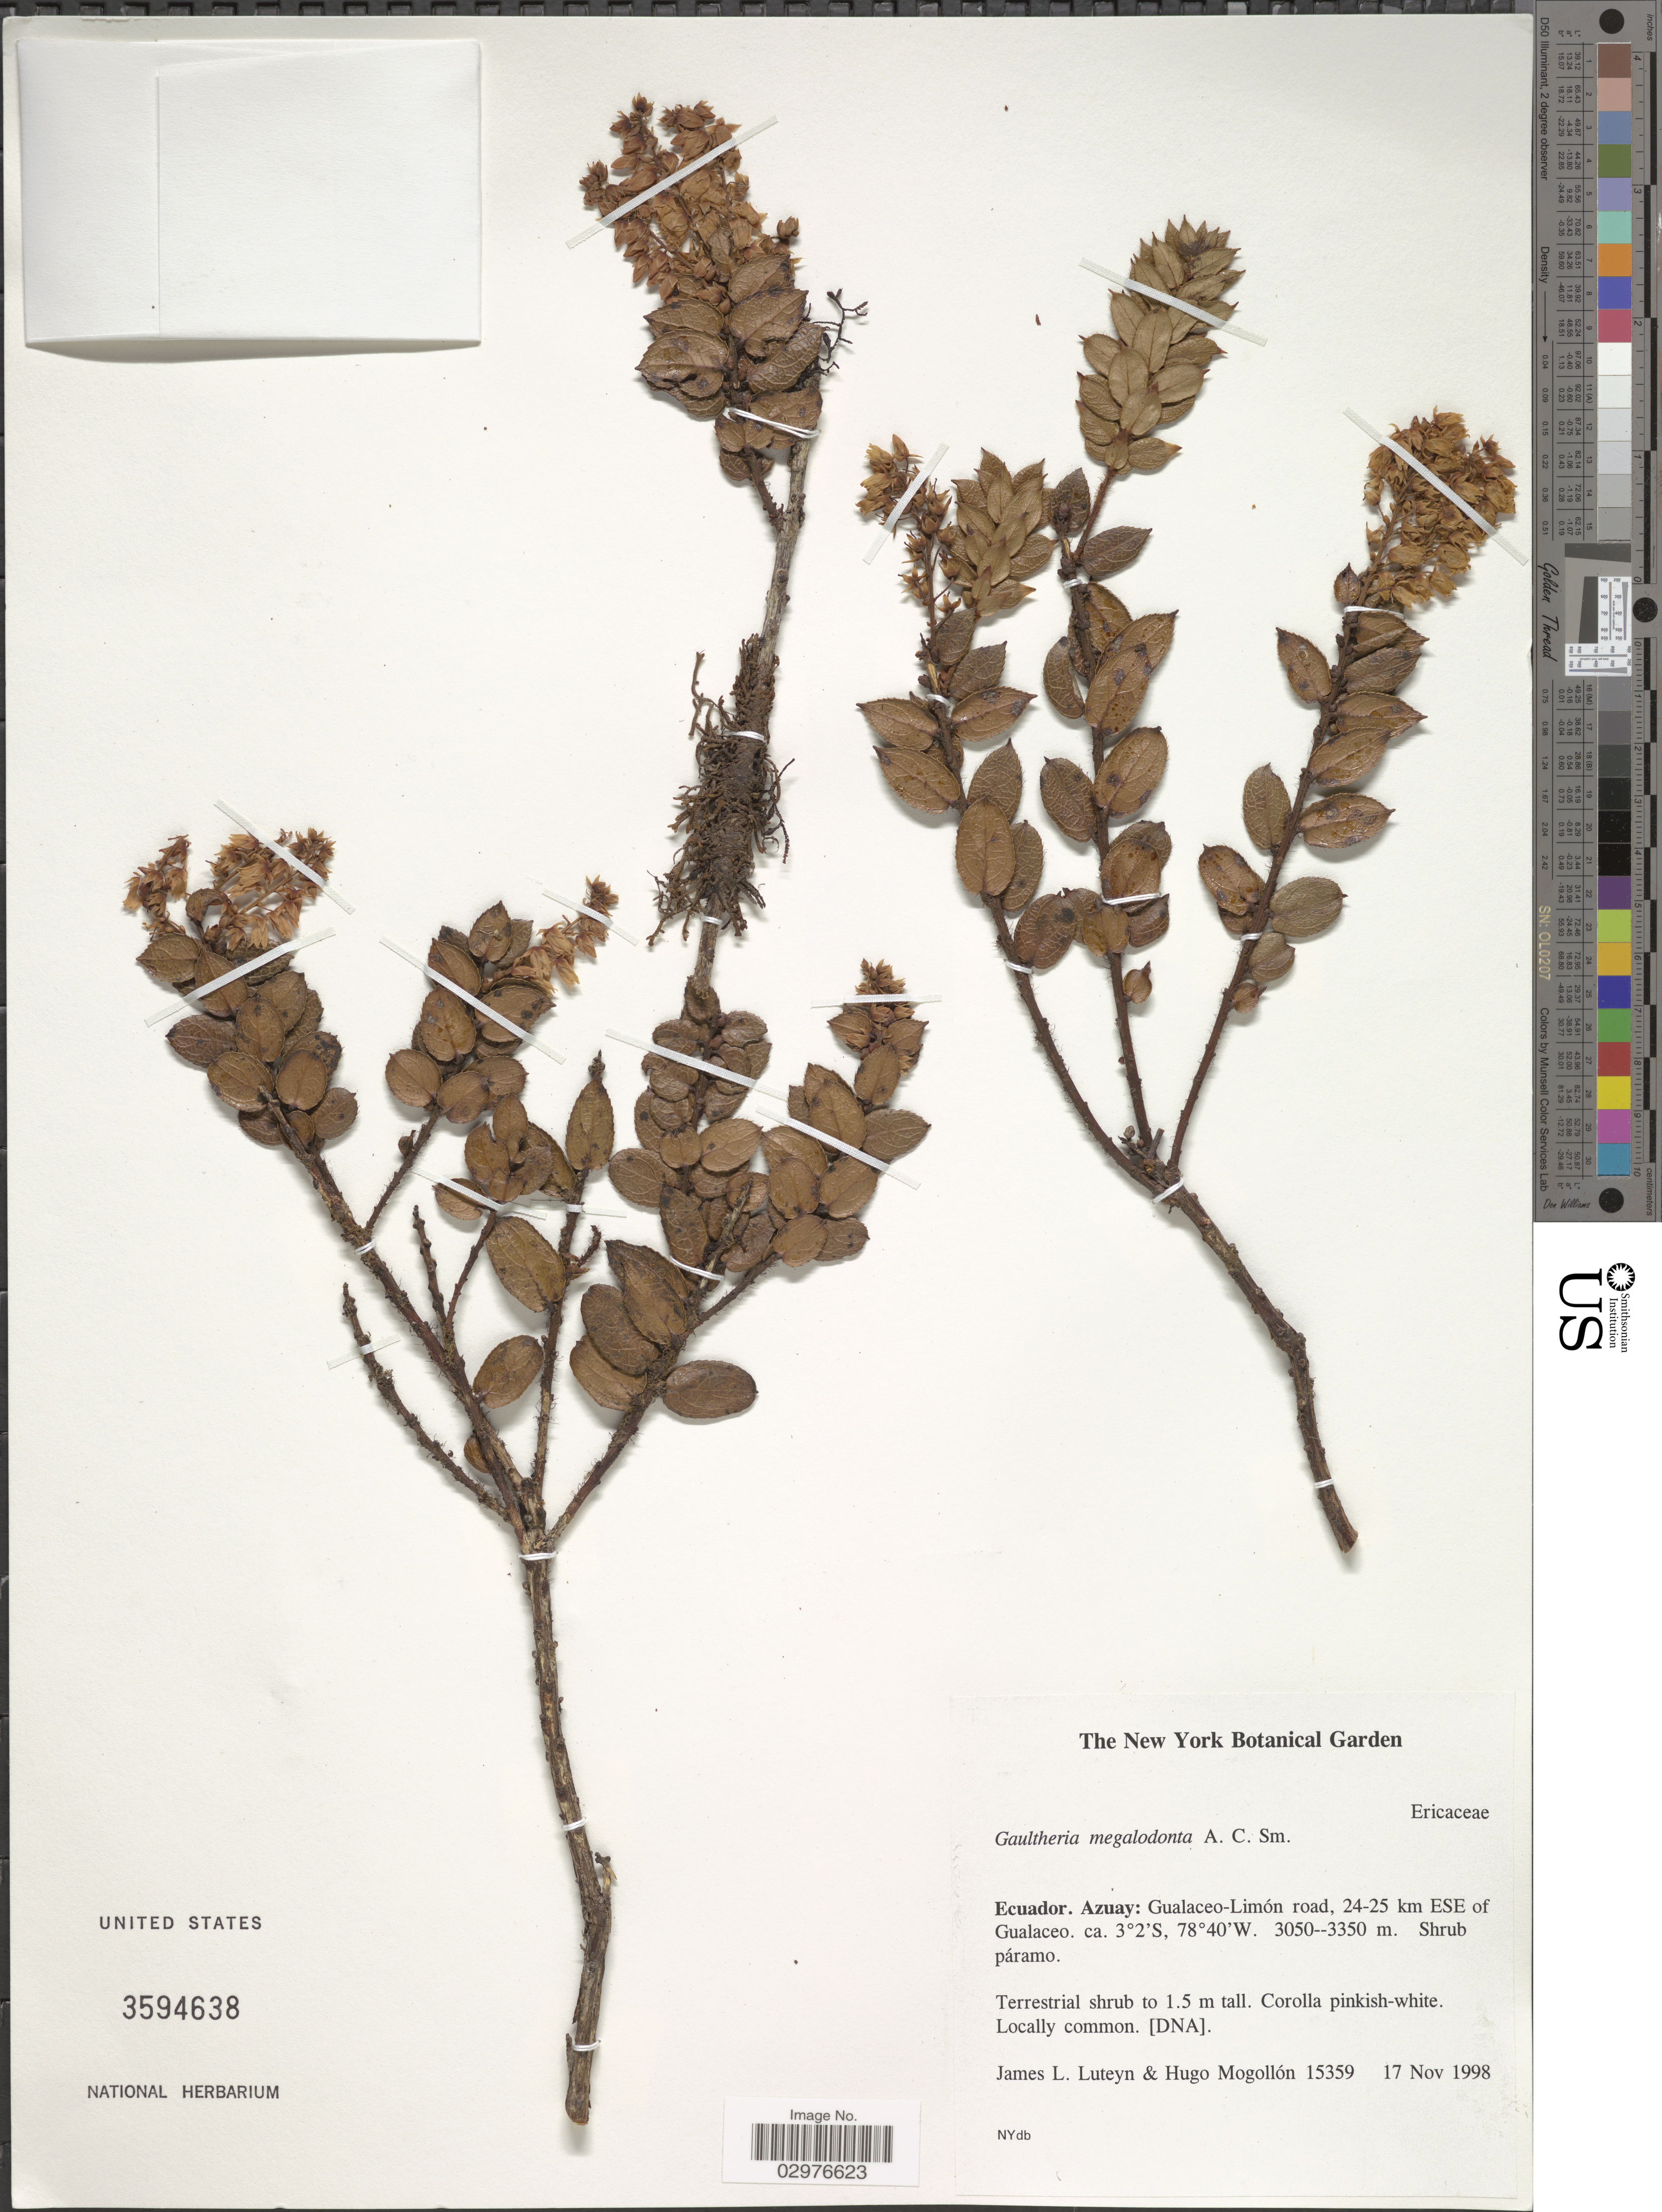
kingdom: Plantae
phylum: Tracheophyta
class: Magnoliopsida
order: Ericales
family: Ericaceae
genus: Gaultheria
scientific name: Gaultheria megalodonta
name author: A.C. Sm.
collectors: J. Luteyn & H. Mogollón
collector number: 15359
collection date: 1998-11-17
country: Ecuador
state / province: Azuay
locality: Gualaceo-Limón road, 24-25 km ESE of Gualaceo.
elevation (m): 3050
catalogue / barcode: US 3594638